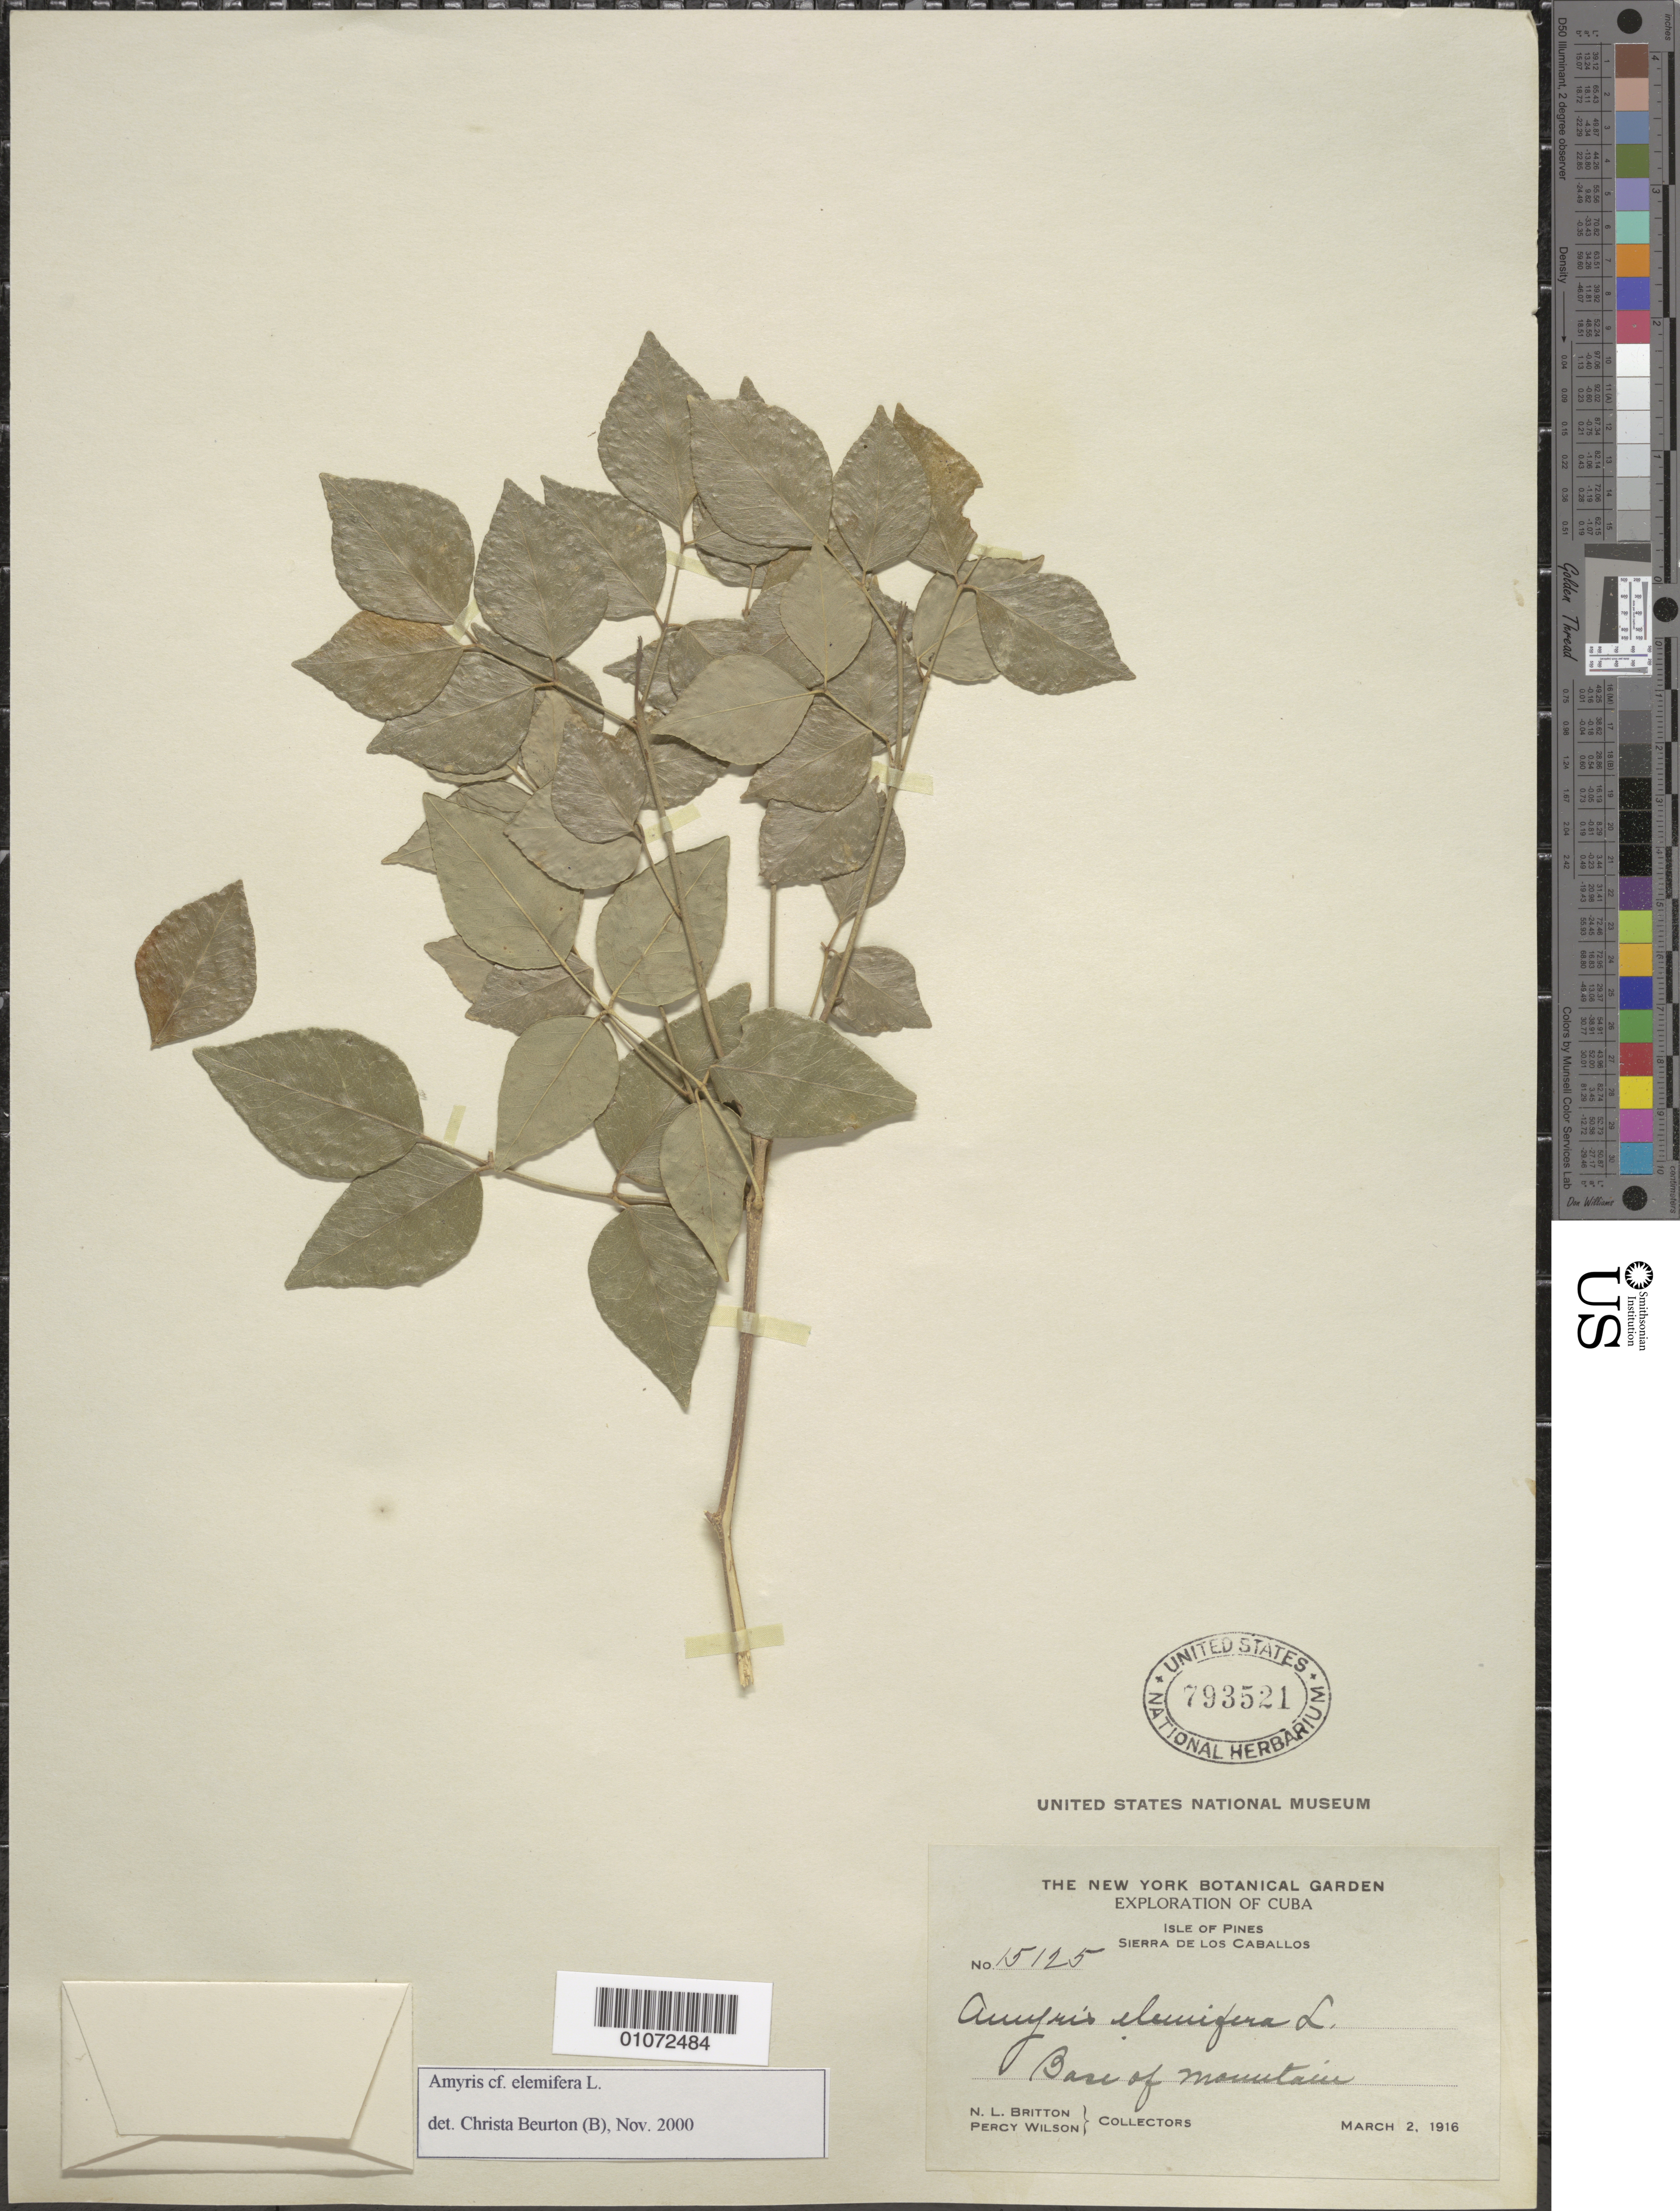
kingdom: Plantae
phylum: Tracheophyta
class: Magnoliopsida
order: Sapindales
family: Rutaceae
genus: Amyris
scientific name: Amyris elemifera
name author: L.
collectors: N. Britton & P. Wilson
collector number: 15125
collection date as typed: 02 Mar 1916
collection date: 1916-03-02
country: Cuba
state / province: Isla de La Juventud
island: Isla de la Juventud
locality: Sierra de los caballos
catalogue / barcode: US 793521